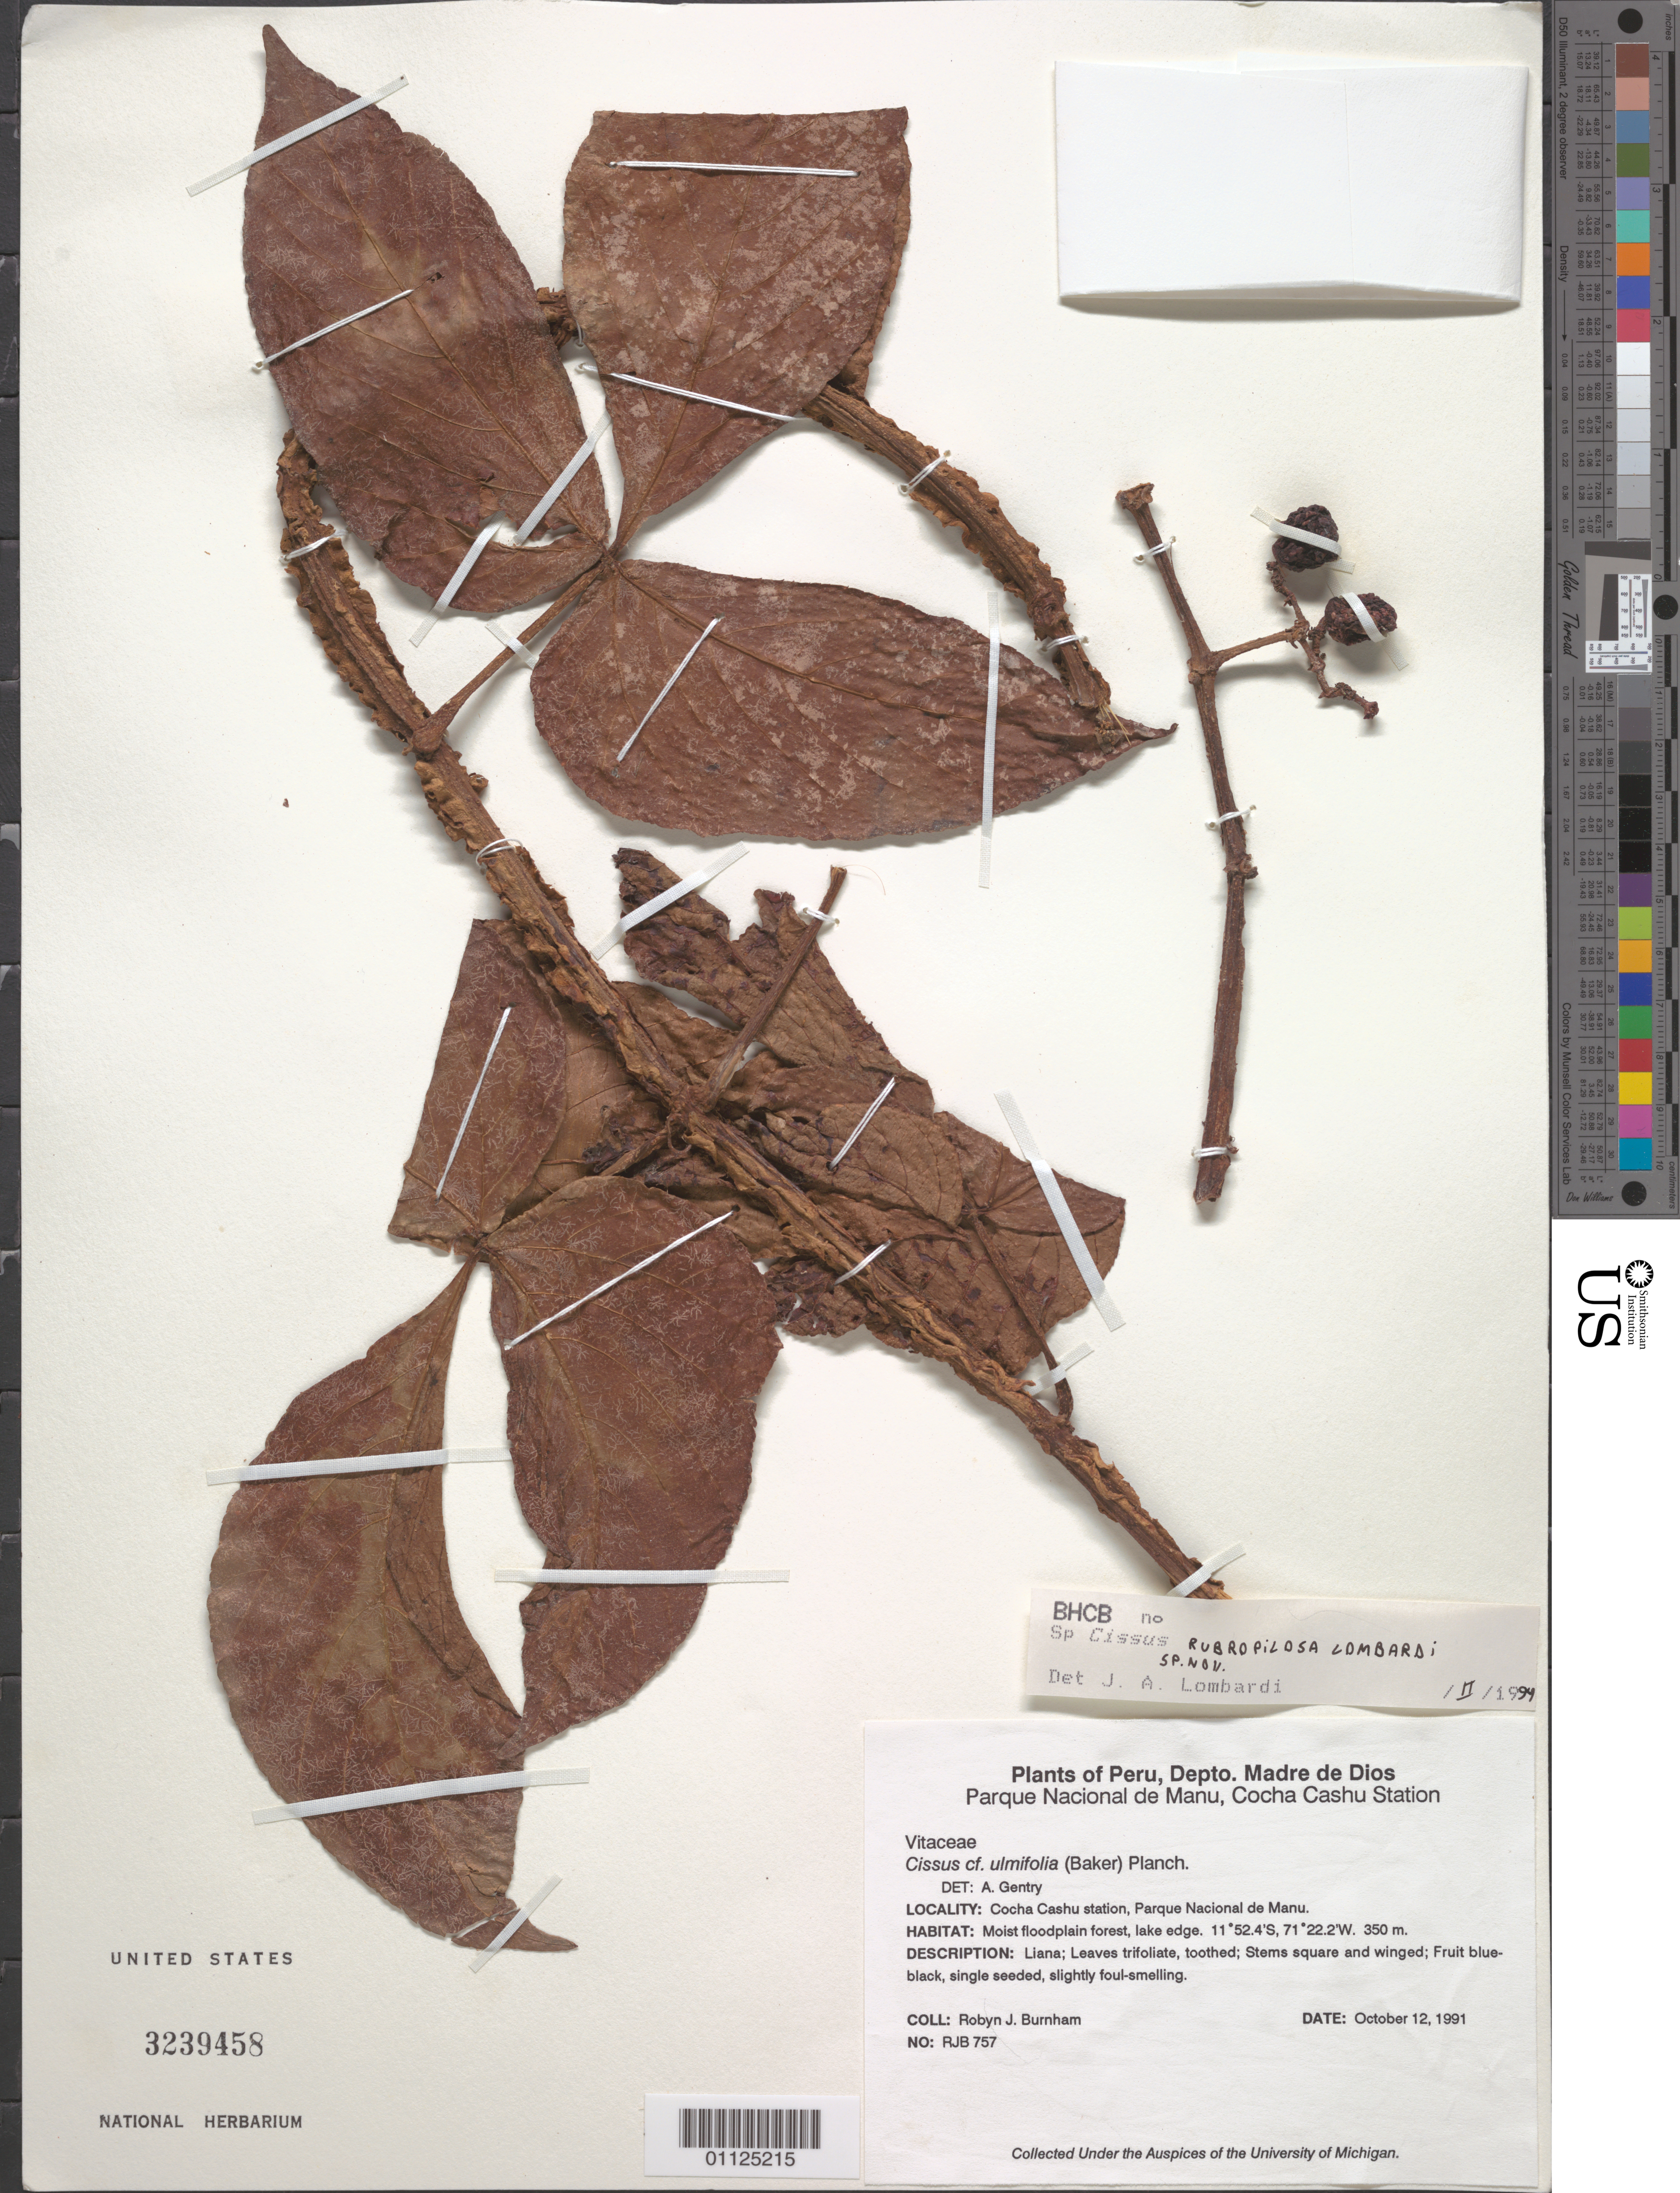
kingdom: Plantae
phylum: Tracheophyta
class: Magnoliopsida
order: Vitales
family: Vitaceae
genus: Cissus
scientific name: Cissus rubropilosa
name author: Lombardi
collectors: R. J. Burnham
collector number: RJB 757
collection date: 1991-10-12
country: Peru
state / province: Madre de Dios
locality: Parque Nacional de Manu, Cocha Cashu Station.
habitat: Moist floodplain forest, lake edge. Liana.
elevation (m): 350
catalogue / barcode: US 3239458